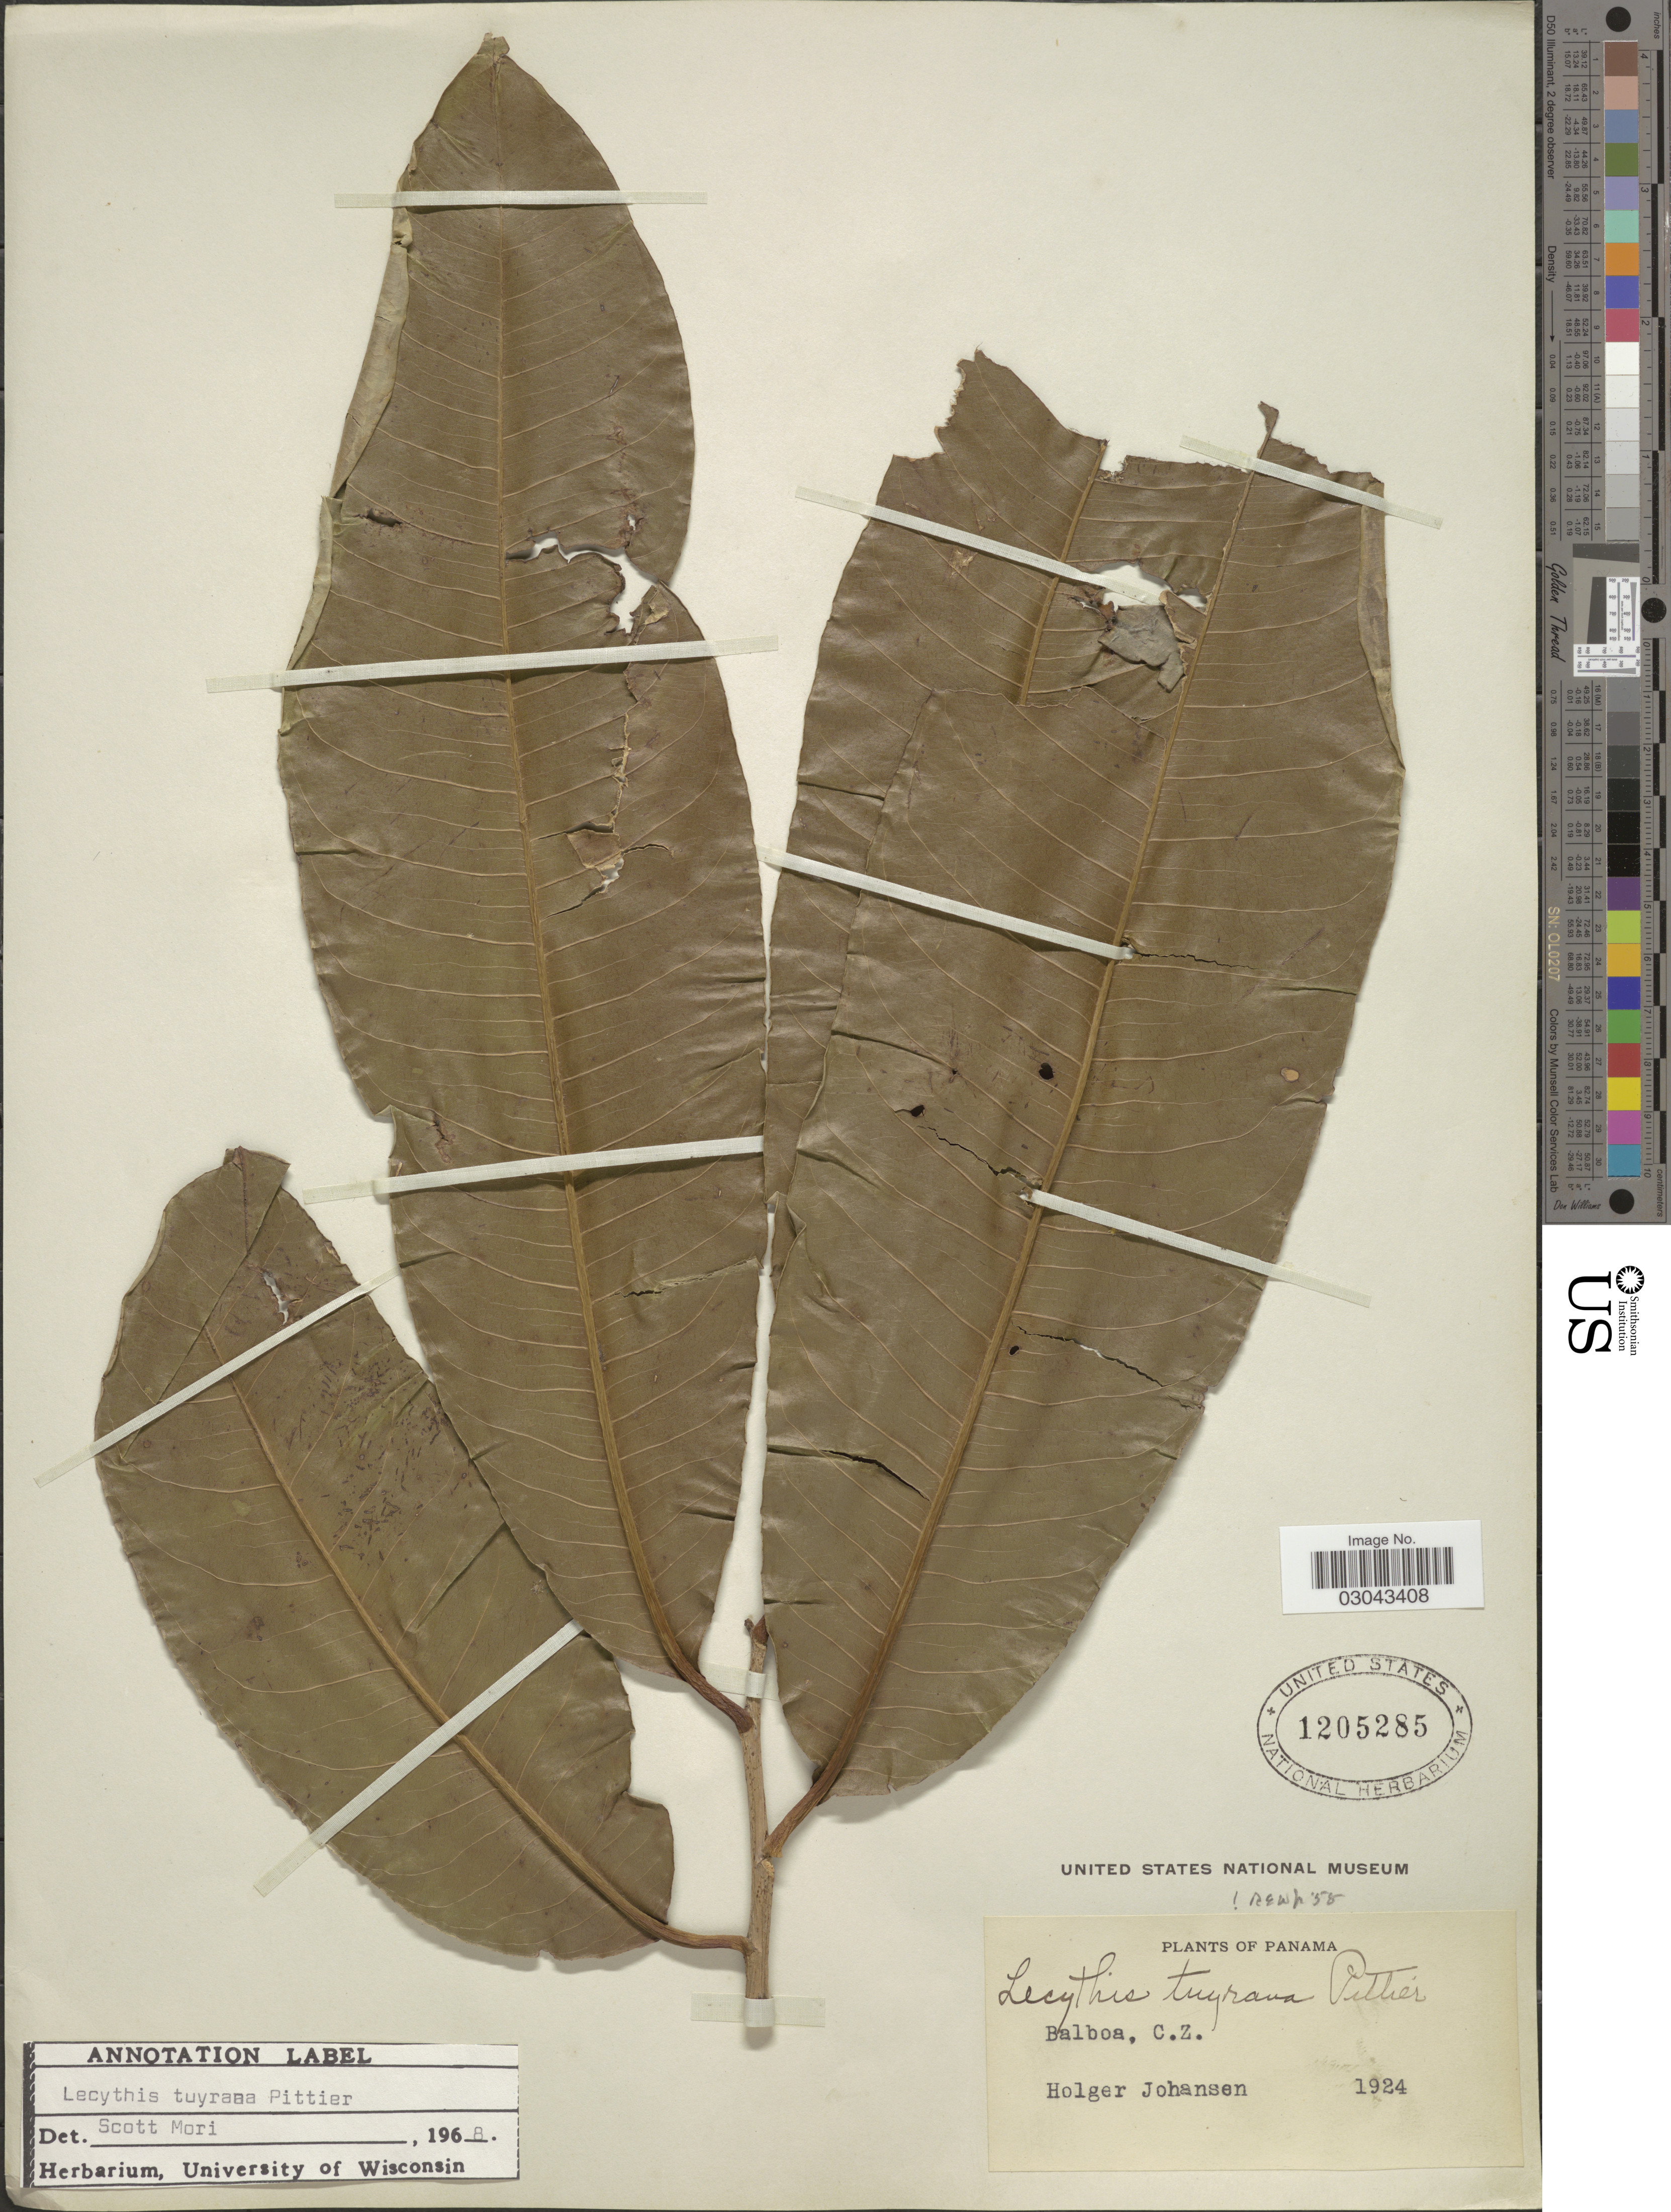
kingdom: Plantae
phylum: Tracheophyta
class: Magnoliopsida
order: Ericales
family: Lecythidaceae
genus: Lecythis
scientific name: Lecythis tuyrana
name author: Pittier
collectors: H. Johansen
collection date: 1924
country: Panama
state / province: Colón / Panamá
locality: Balboa, C. Z.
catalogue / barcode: US 1205285